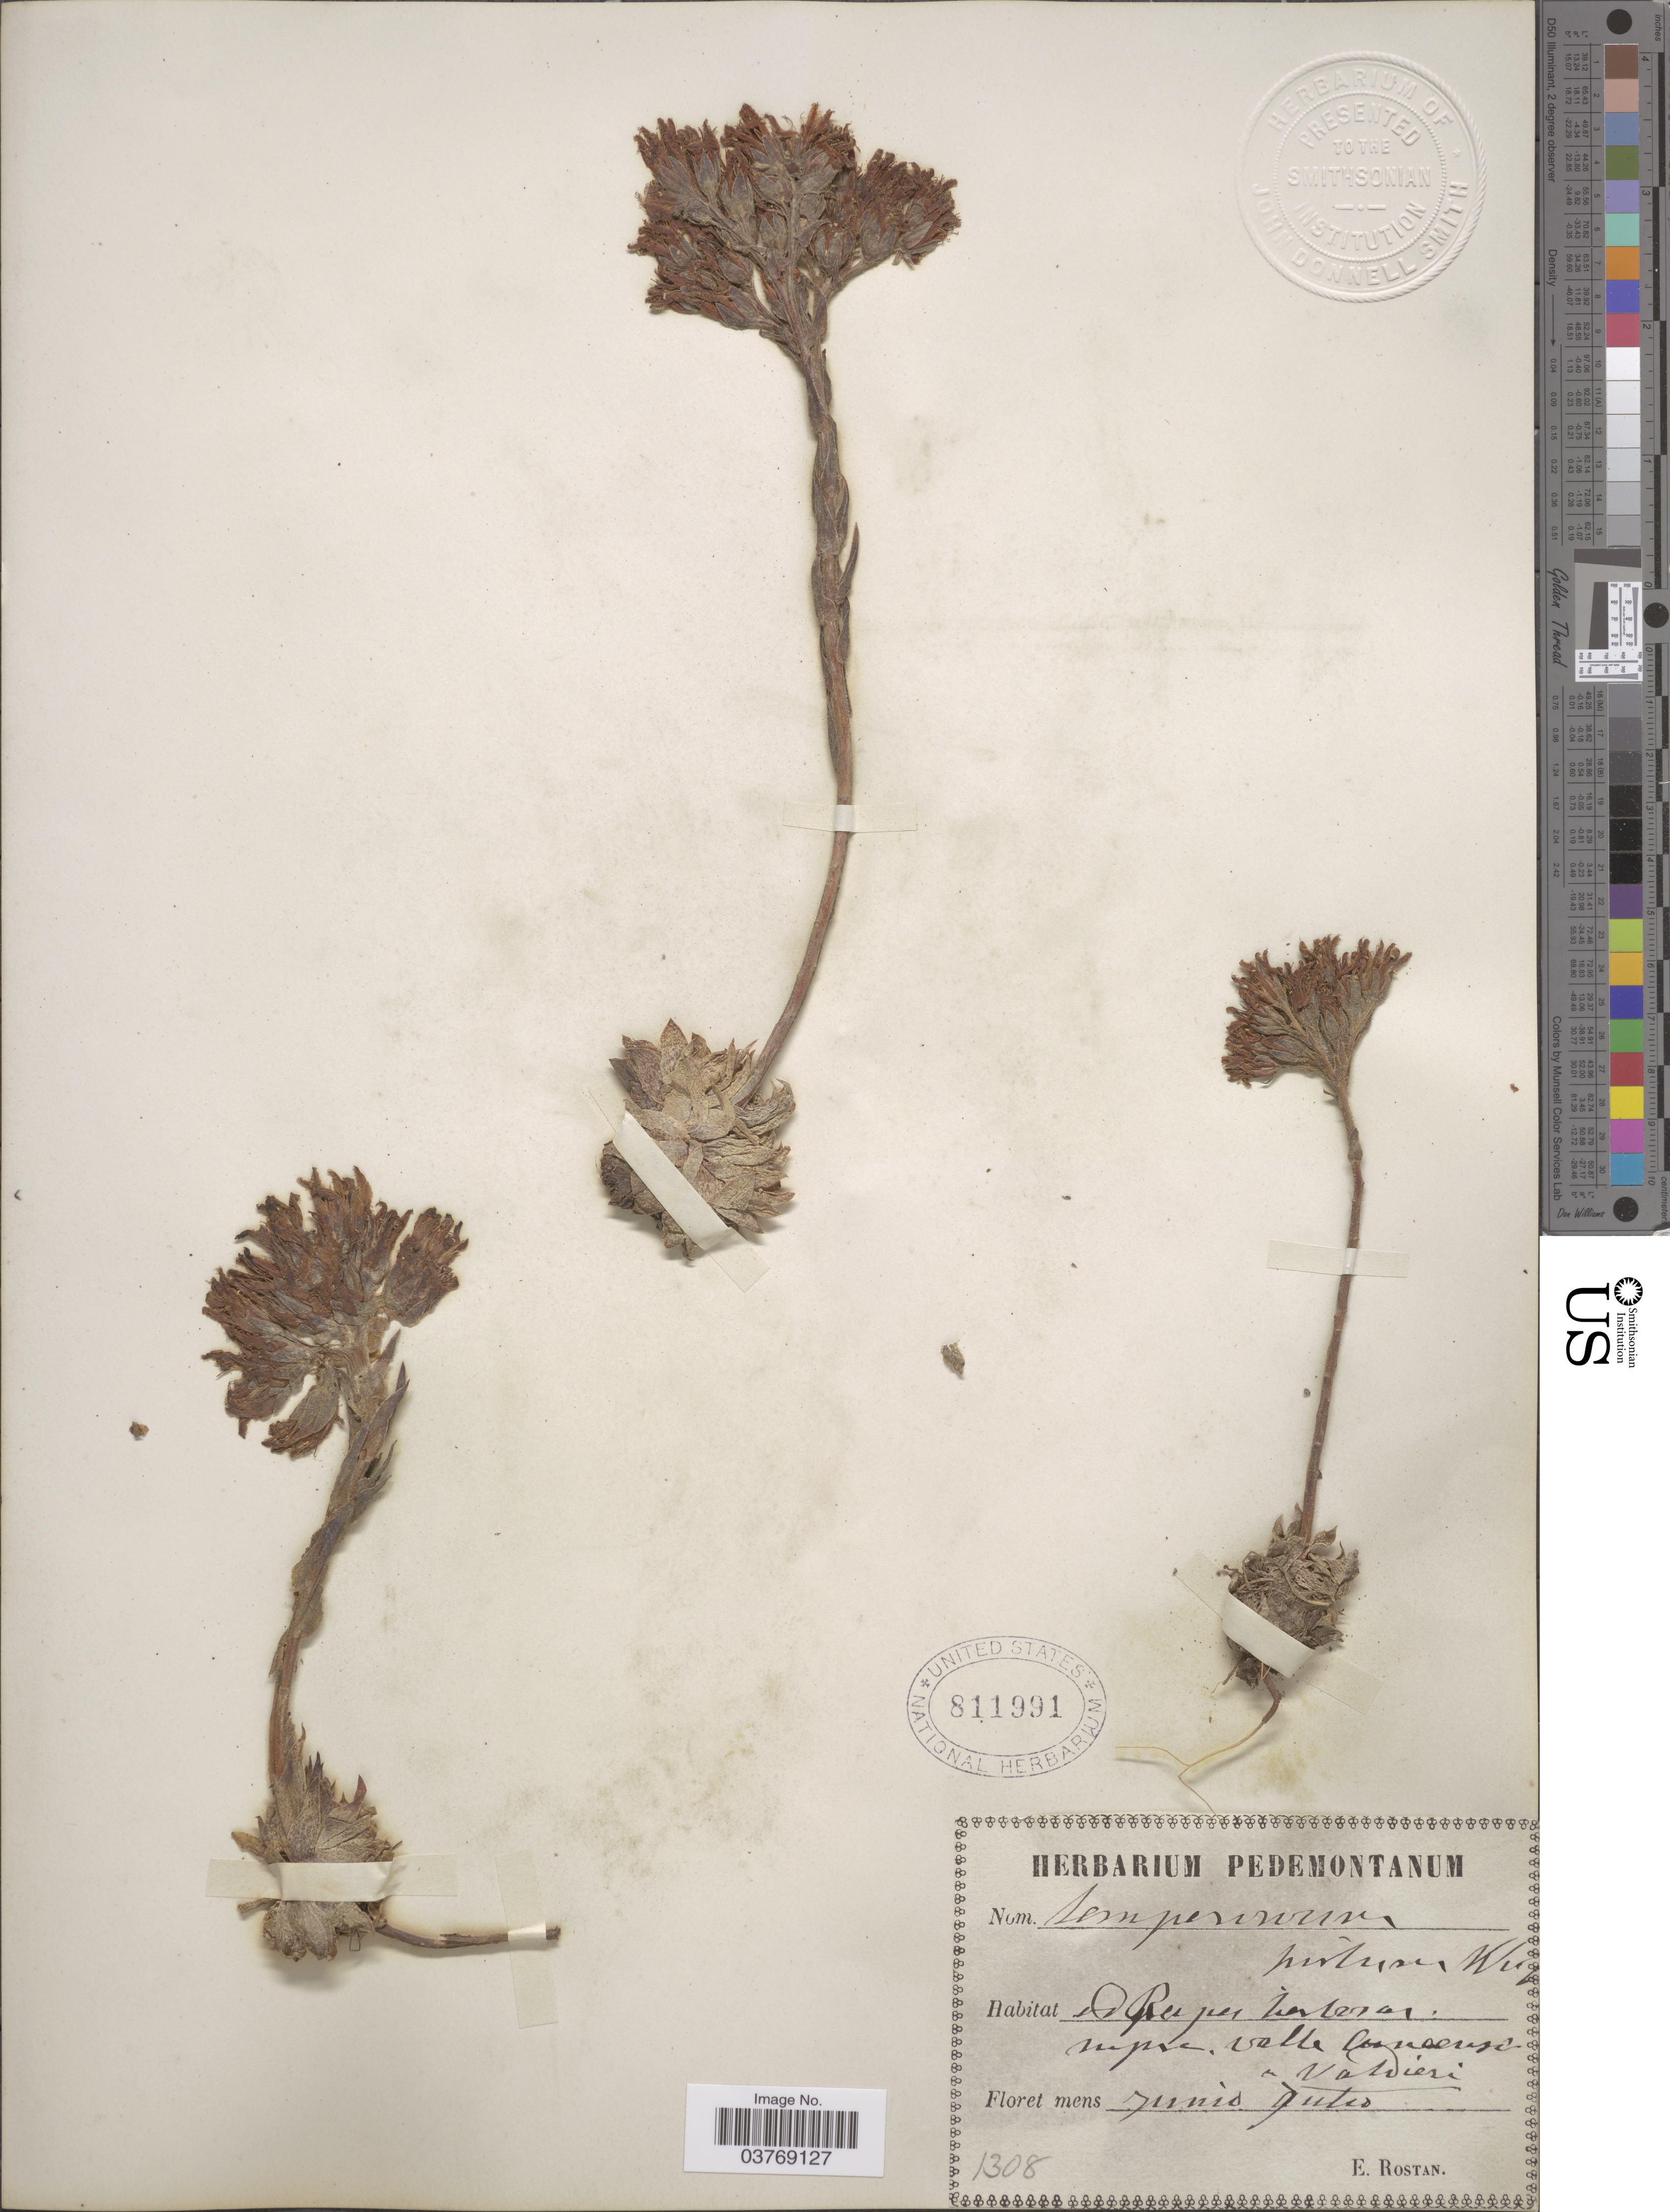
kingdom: Plantae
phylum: Tracheophyta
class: Magnoliopsida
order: Saxifragales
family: Crassulaceae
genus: Sempervivum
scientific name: Sempervivum hirtum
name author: L.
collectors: E. Rostan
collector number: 1308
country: Italy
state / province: Piedmont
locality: Ad Rupes haborar* supra Valle* Cunaeruso* a* Valdiesi*.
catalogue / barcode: US 811991